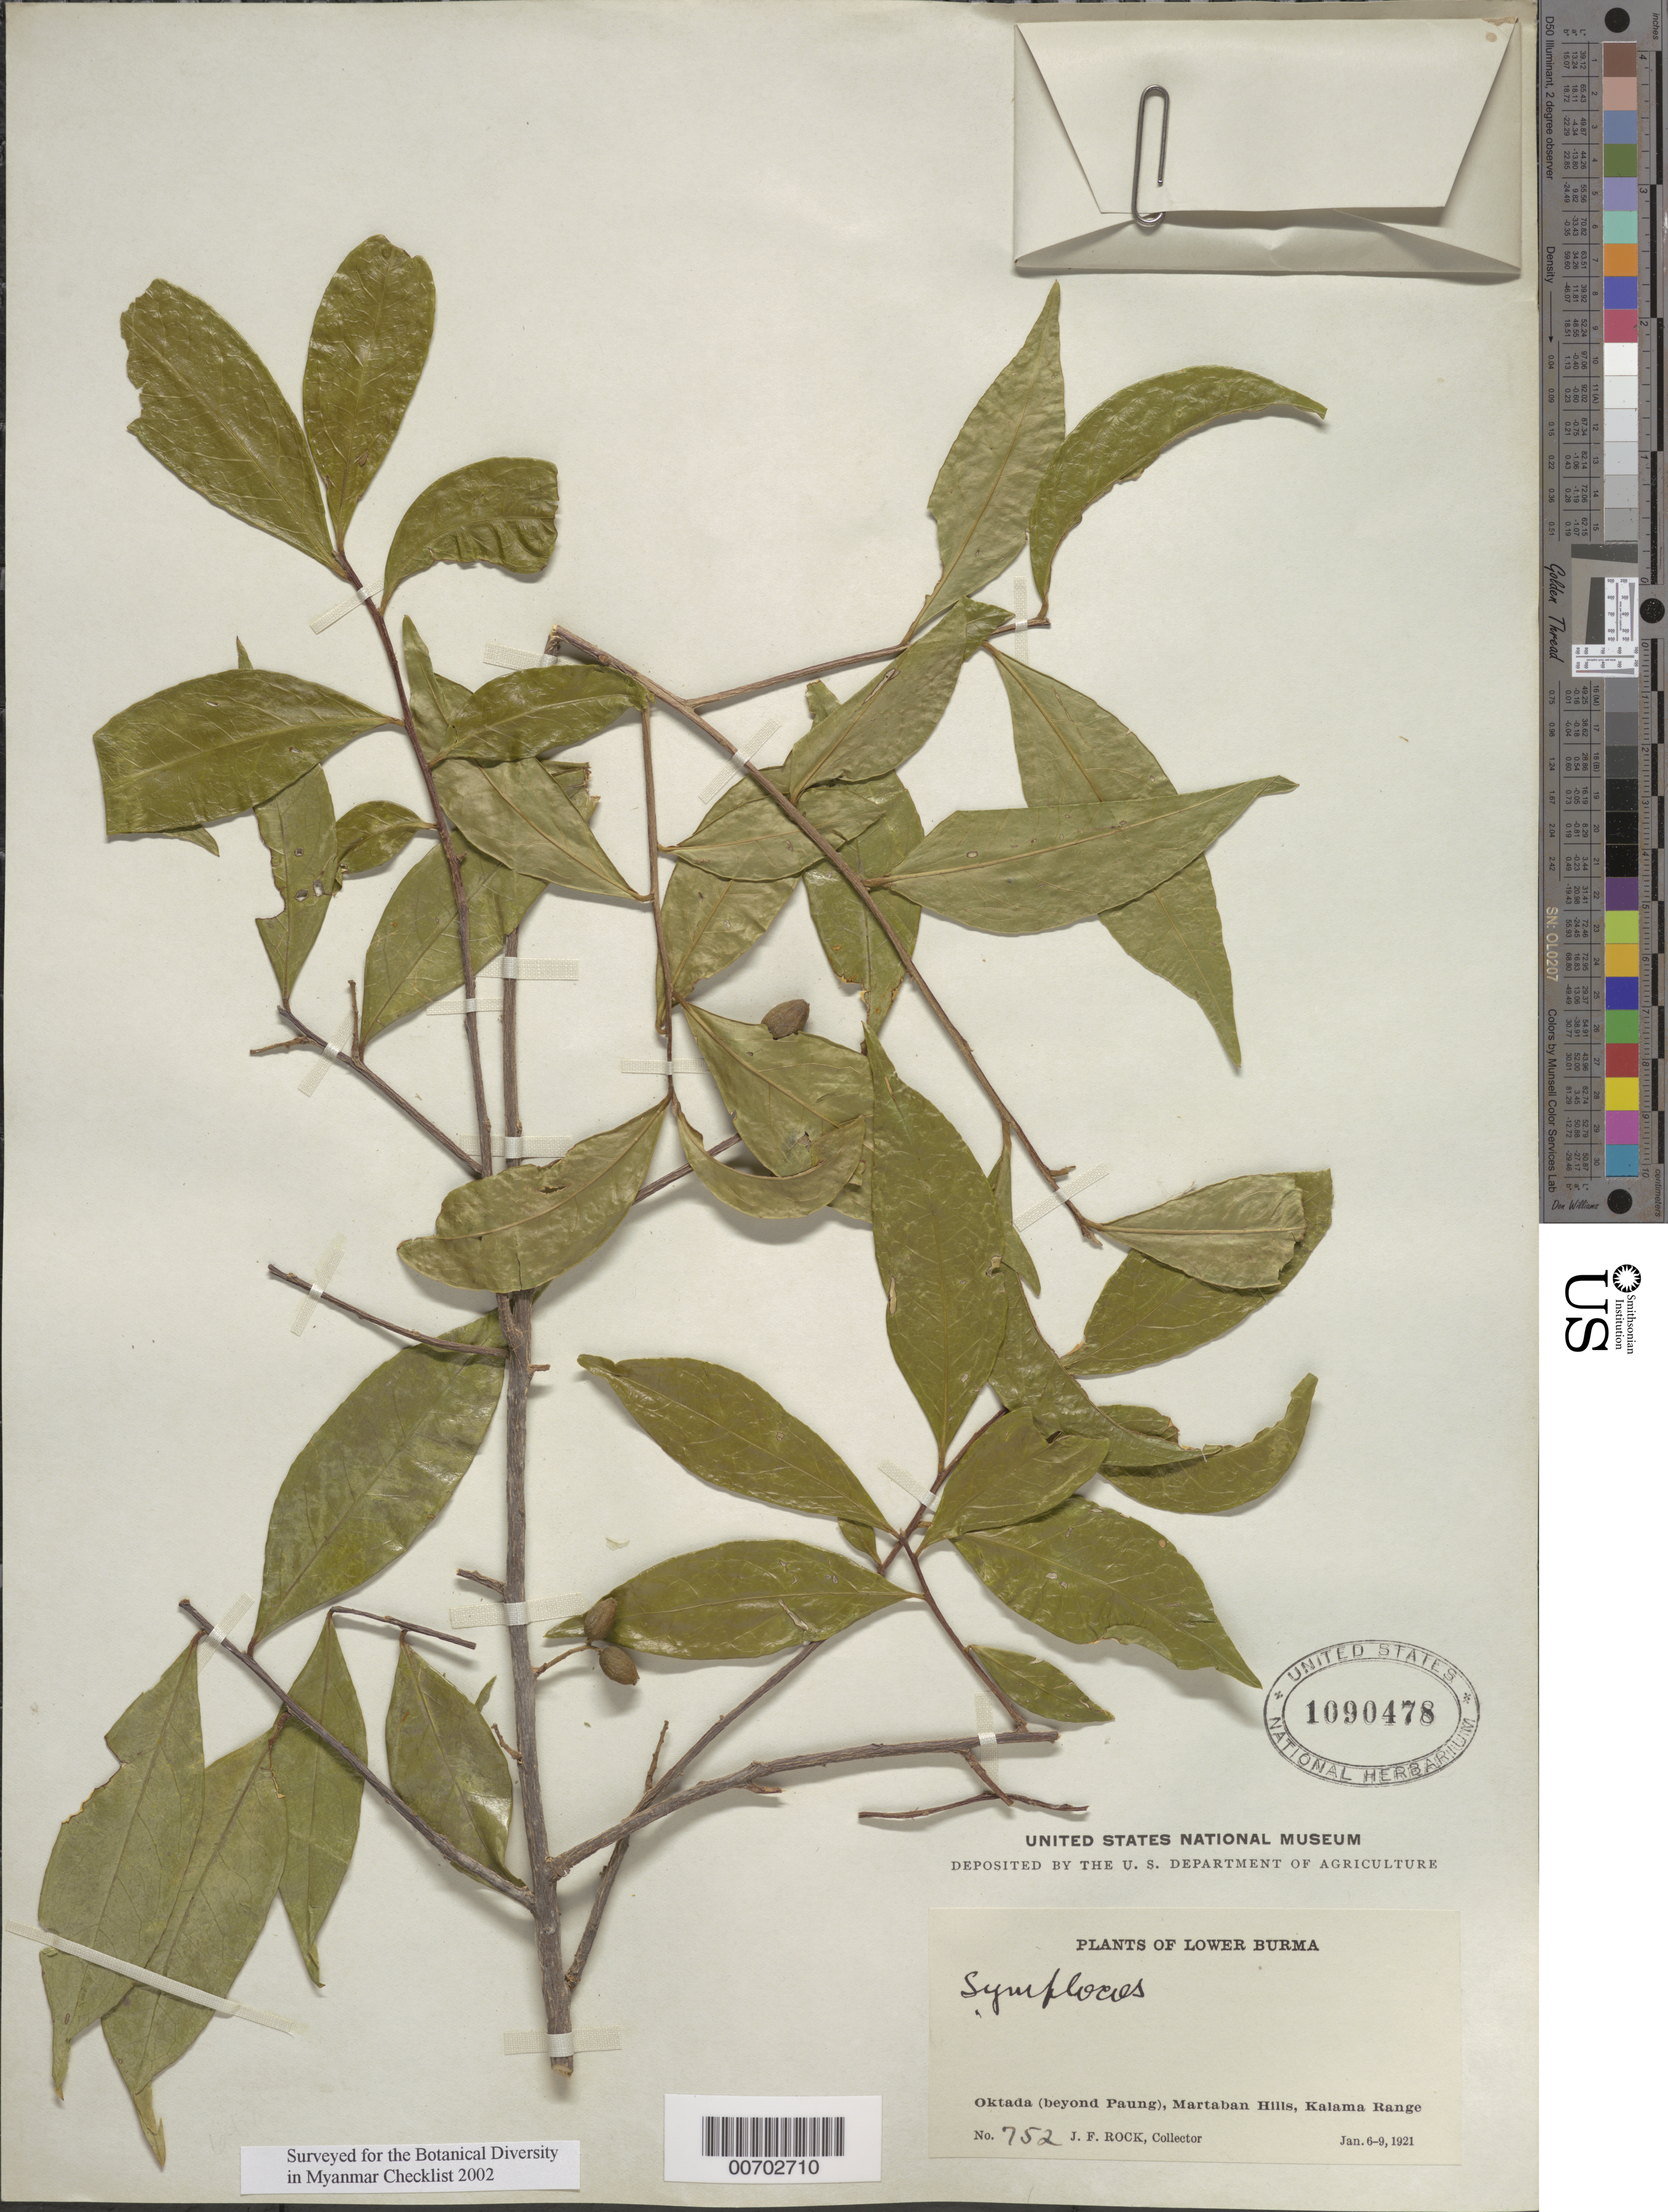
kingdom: Plantae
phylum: Tracheophyta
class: Magnoliopsida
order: Ericales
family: Symplocaceae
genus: Symplocos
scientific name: Symplocos sp.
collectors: J. F. Rock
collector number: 752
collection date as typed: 06 Jan 1921 to 09 Jan 1921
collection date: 1921-01-06/1921-01-09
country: Myanmar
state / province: Arakan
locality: Rakhine, Oktada (beyond Paung) Martaban Hills, Kalama Range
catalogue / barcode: US 1090478